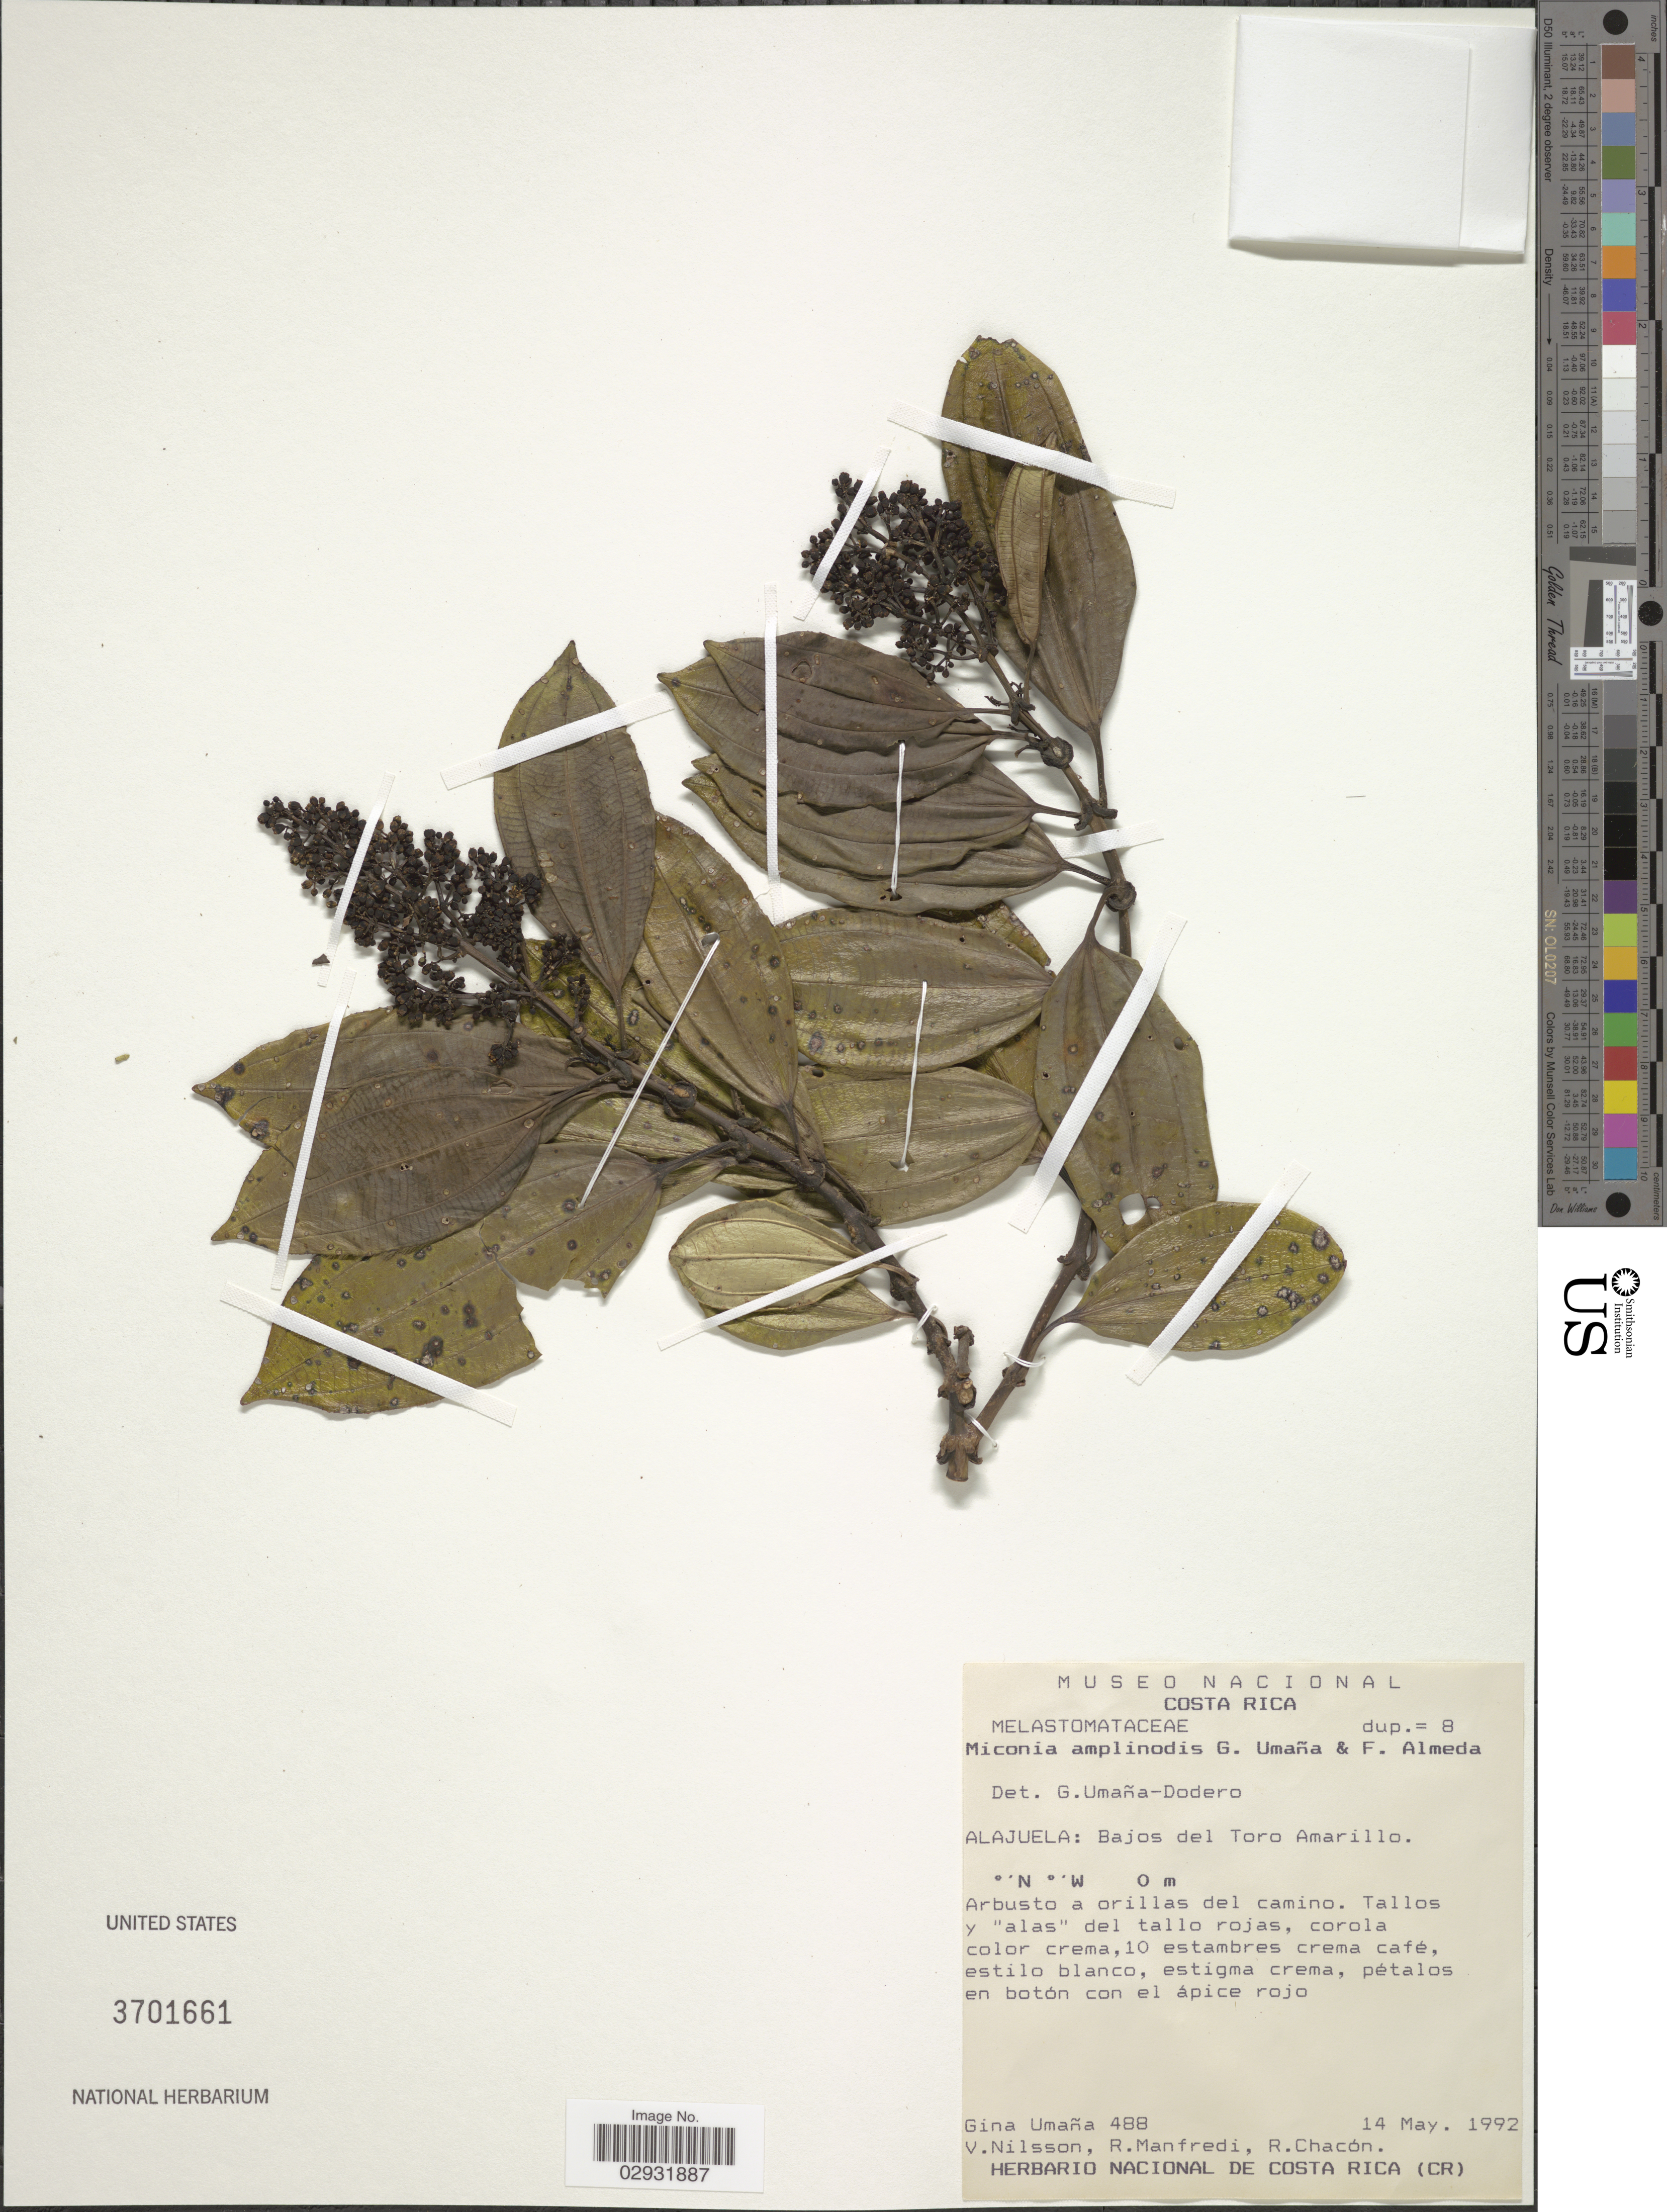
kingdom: Plantae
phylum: Tracheophyta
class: Magnoliopsida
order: Myrtales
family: Melastomataceae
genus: Miconia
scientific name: Miconia amplinodis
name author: Umaña & Almeda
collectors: G. Umana, V. Nilsson, R. Manfredi & R. Chacón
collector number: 488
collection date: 1992-05-14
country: Costa Rica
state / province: Alajuela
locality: Bajos del Toro Amarillo.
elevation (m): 0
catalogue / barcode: US 3701661